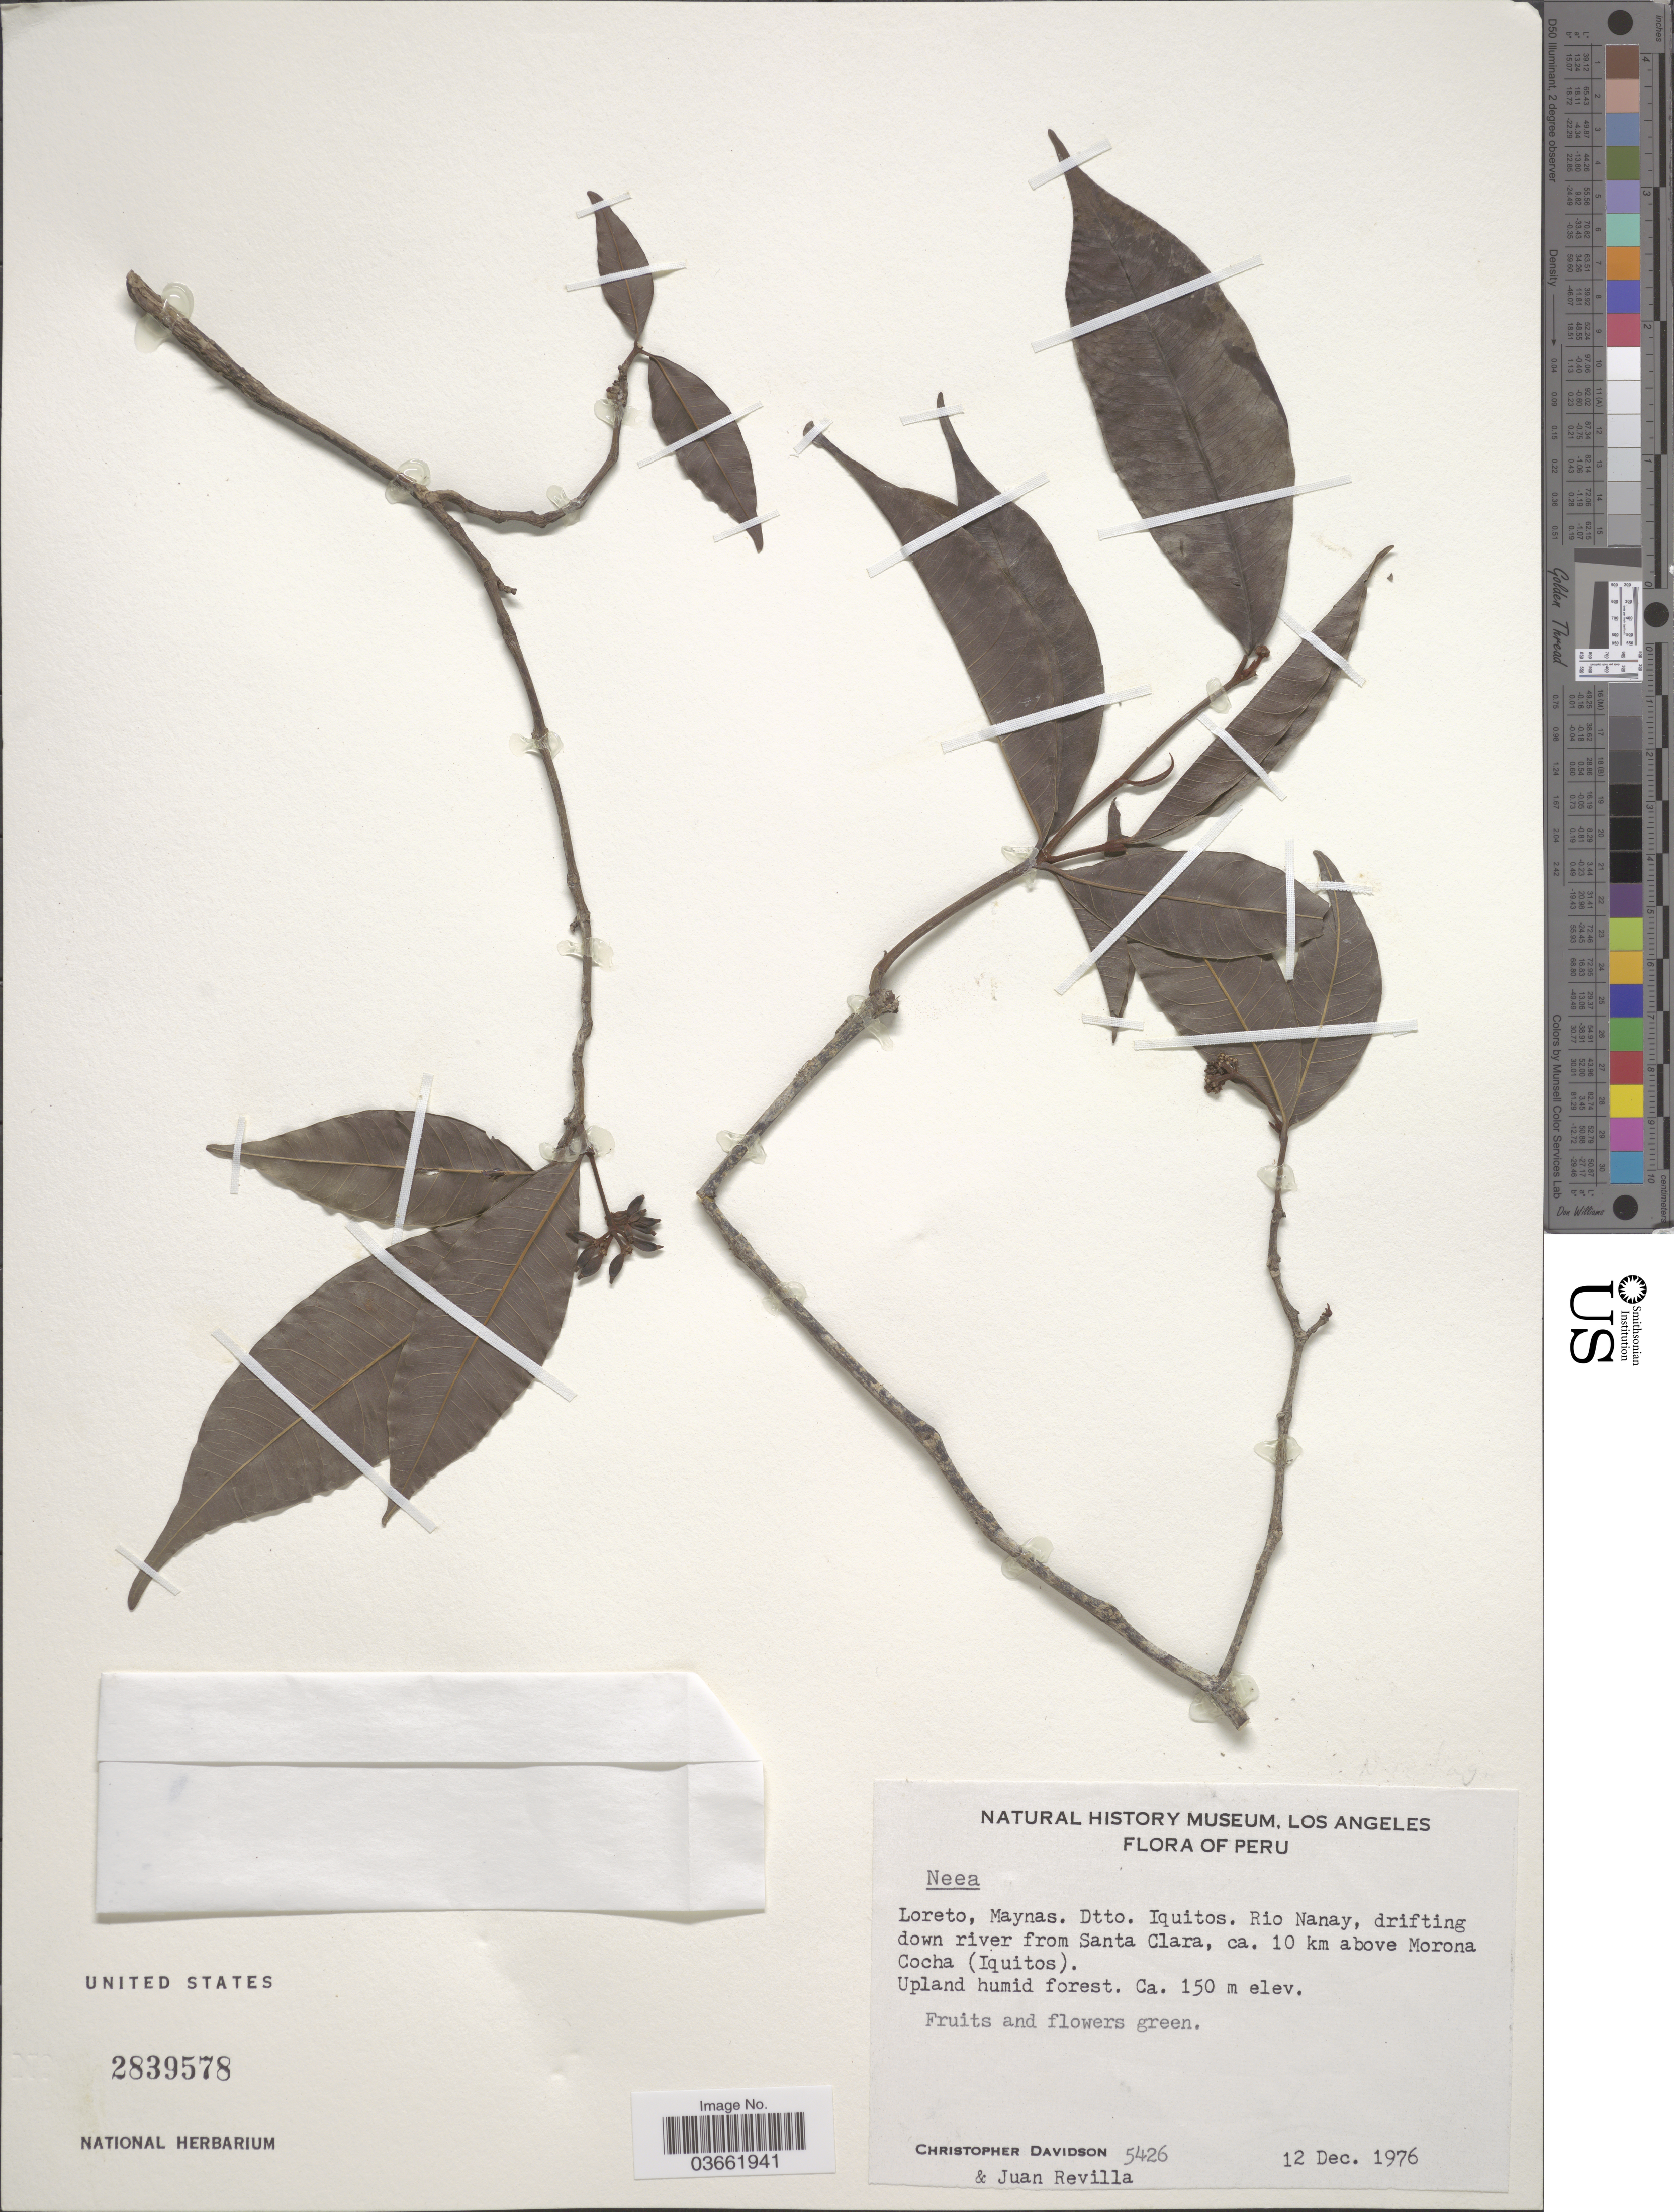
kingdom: Plantae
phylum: Tracheophyta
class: Magnoliopsida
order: Caryophyllales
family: Nyctaginaceae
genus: Neea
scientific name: Neea sp.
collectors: C. Davidson & J. Revilla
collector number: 5426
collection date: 1976-12-12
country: Peru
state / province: Loreto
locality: Maynas. Dtto. Iquitos. Rio Nanay, drifting down river from Santa Clara, ca. 10 km above Morona Cocha (Iquitos).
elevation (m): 150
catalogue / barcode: US 2839578